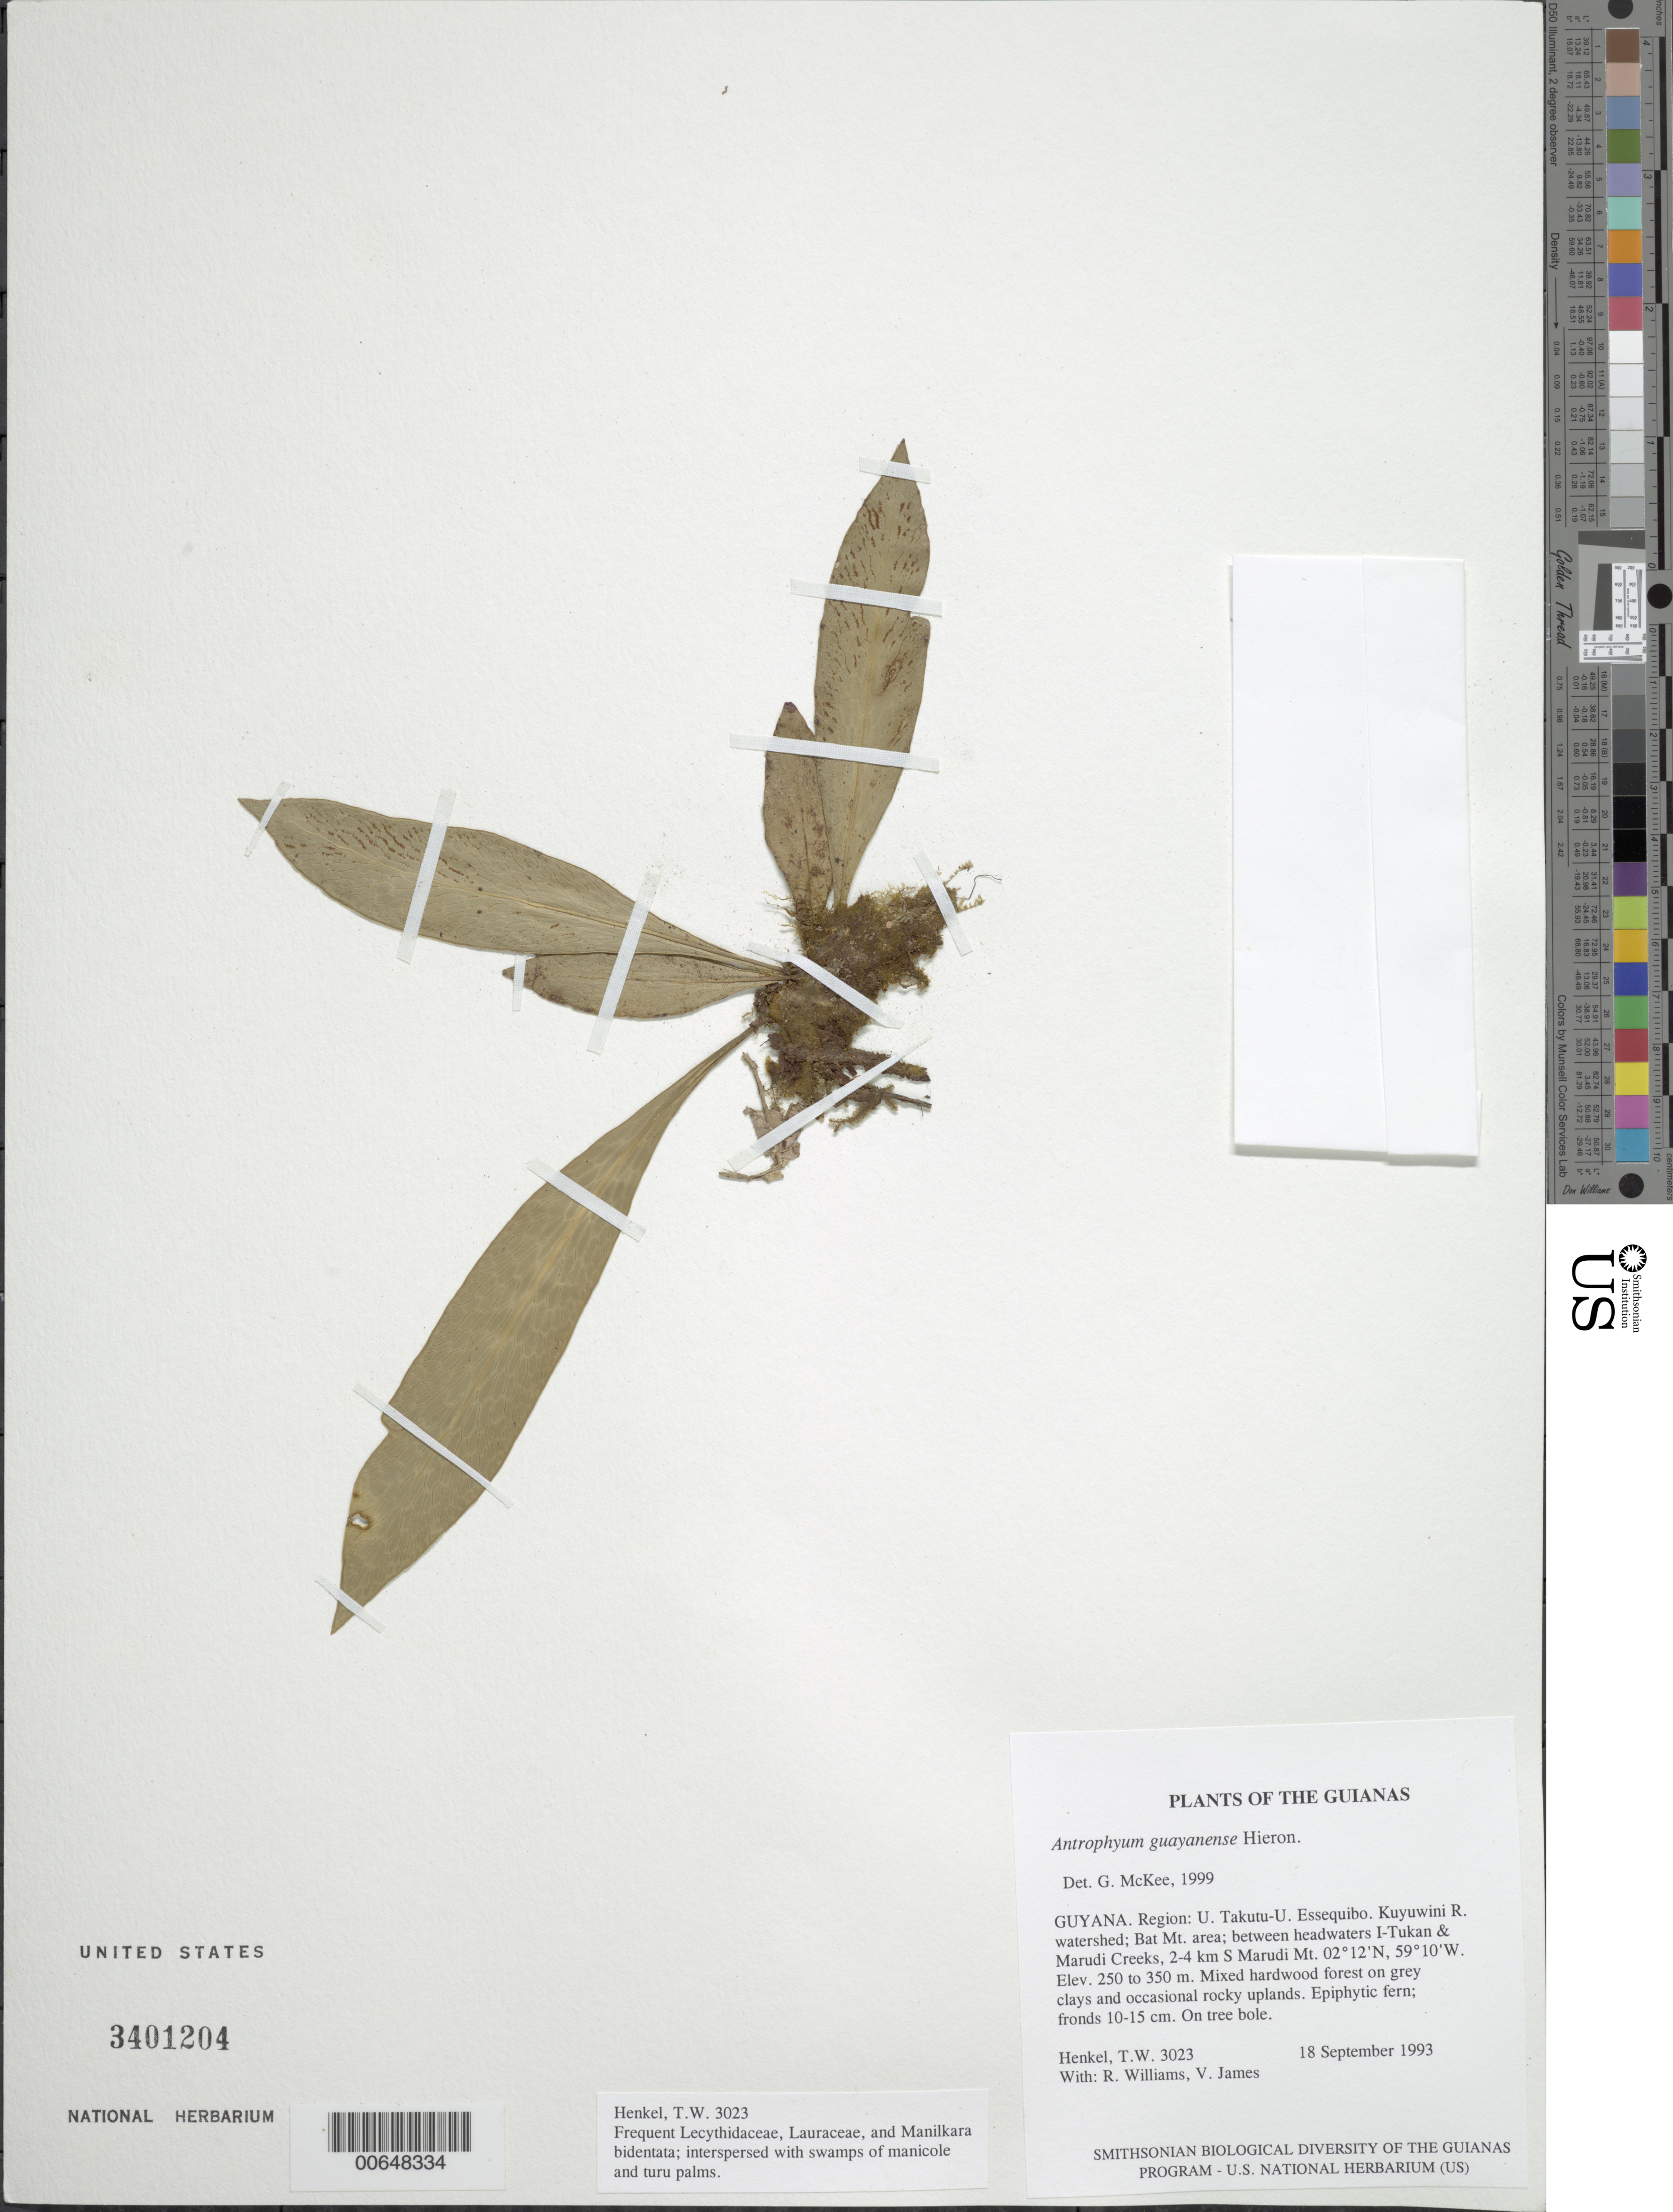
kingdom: Plantae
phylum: Tracheophyta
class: Polypodiopsida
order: Polypodiales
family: Pteridaceae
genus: Polytaenium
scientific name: Polytaenium guayanense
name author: (Hieron.) Alston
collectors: T. Henkel, R. Williams & V. James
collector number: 3023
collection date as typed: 18 September 1993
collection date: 1993-09-18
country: Guyana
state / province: U. Takutu-U. Essequibo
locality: Kuyuwini R. watershed; Bat Mt. area; between headwaters I-Tukan & Marudi Creeks, 2-4 km S Marudi Mt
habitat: Mixed hardwood forest on grey clays and occasional rocky uplands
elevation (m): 250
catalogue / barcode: US 3401204